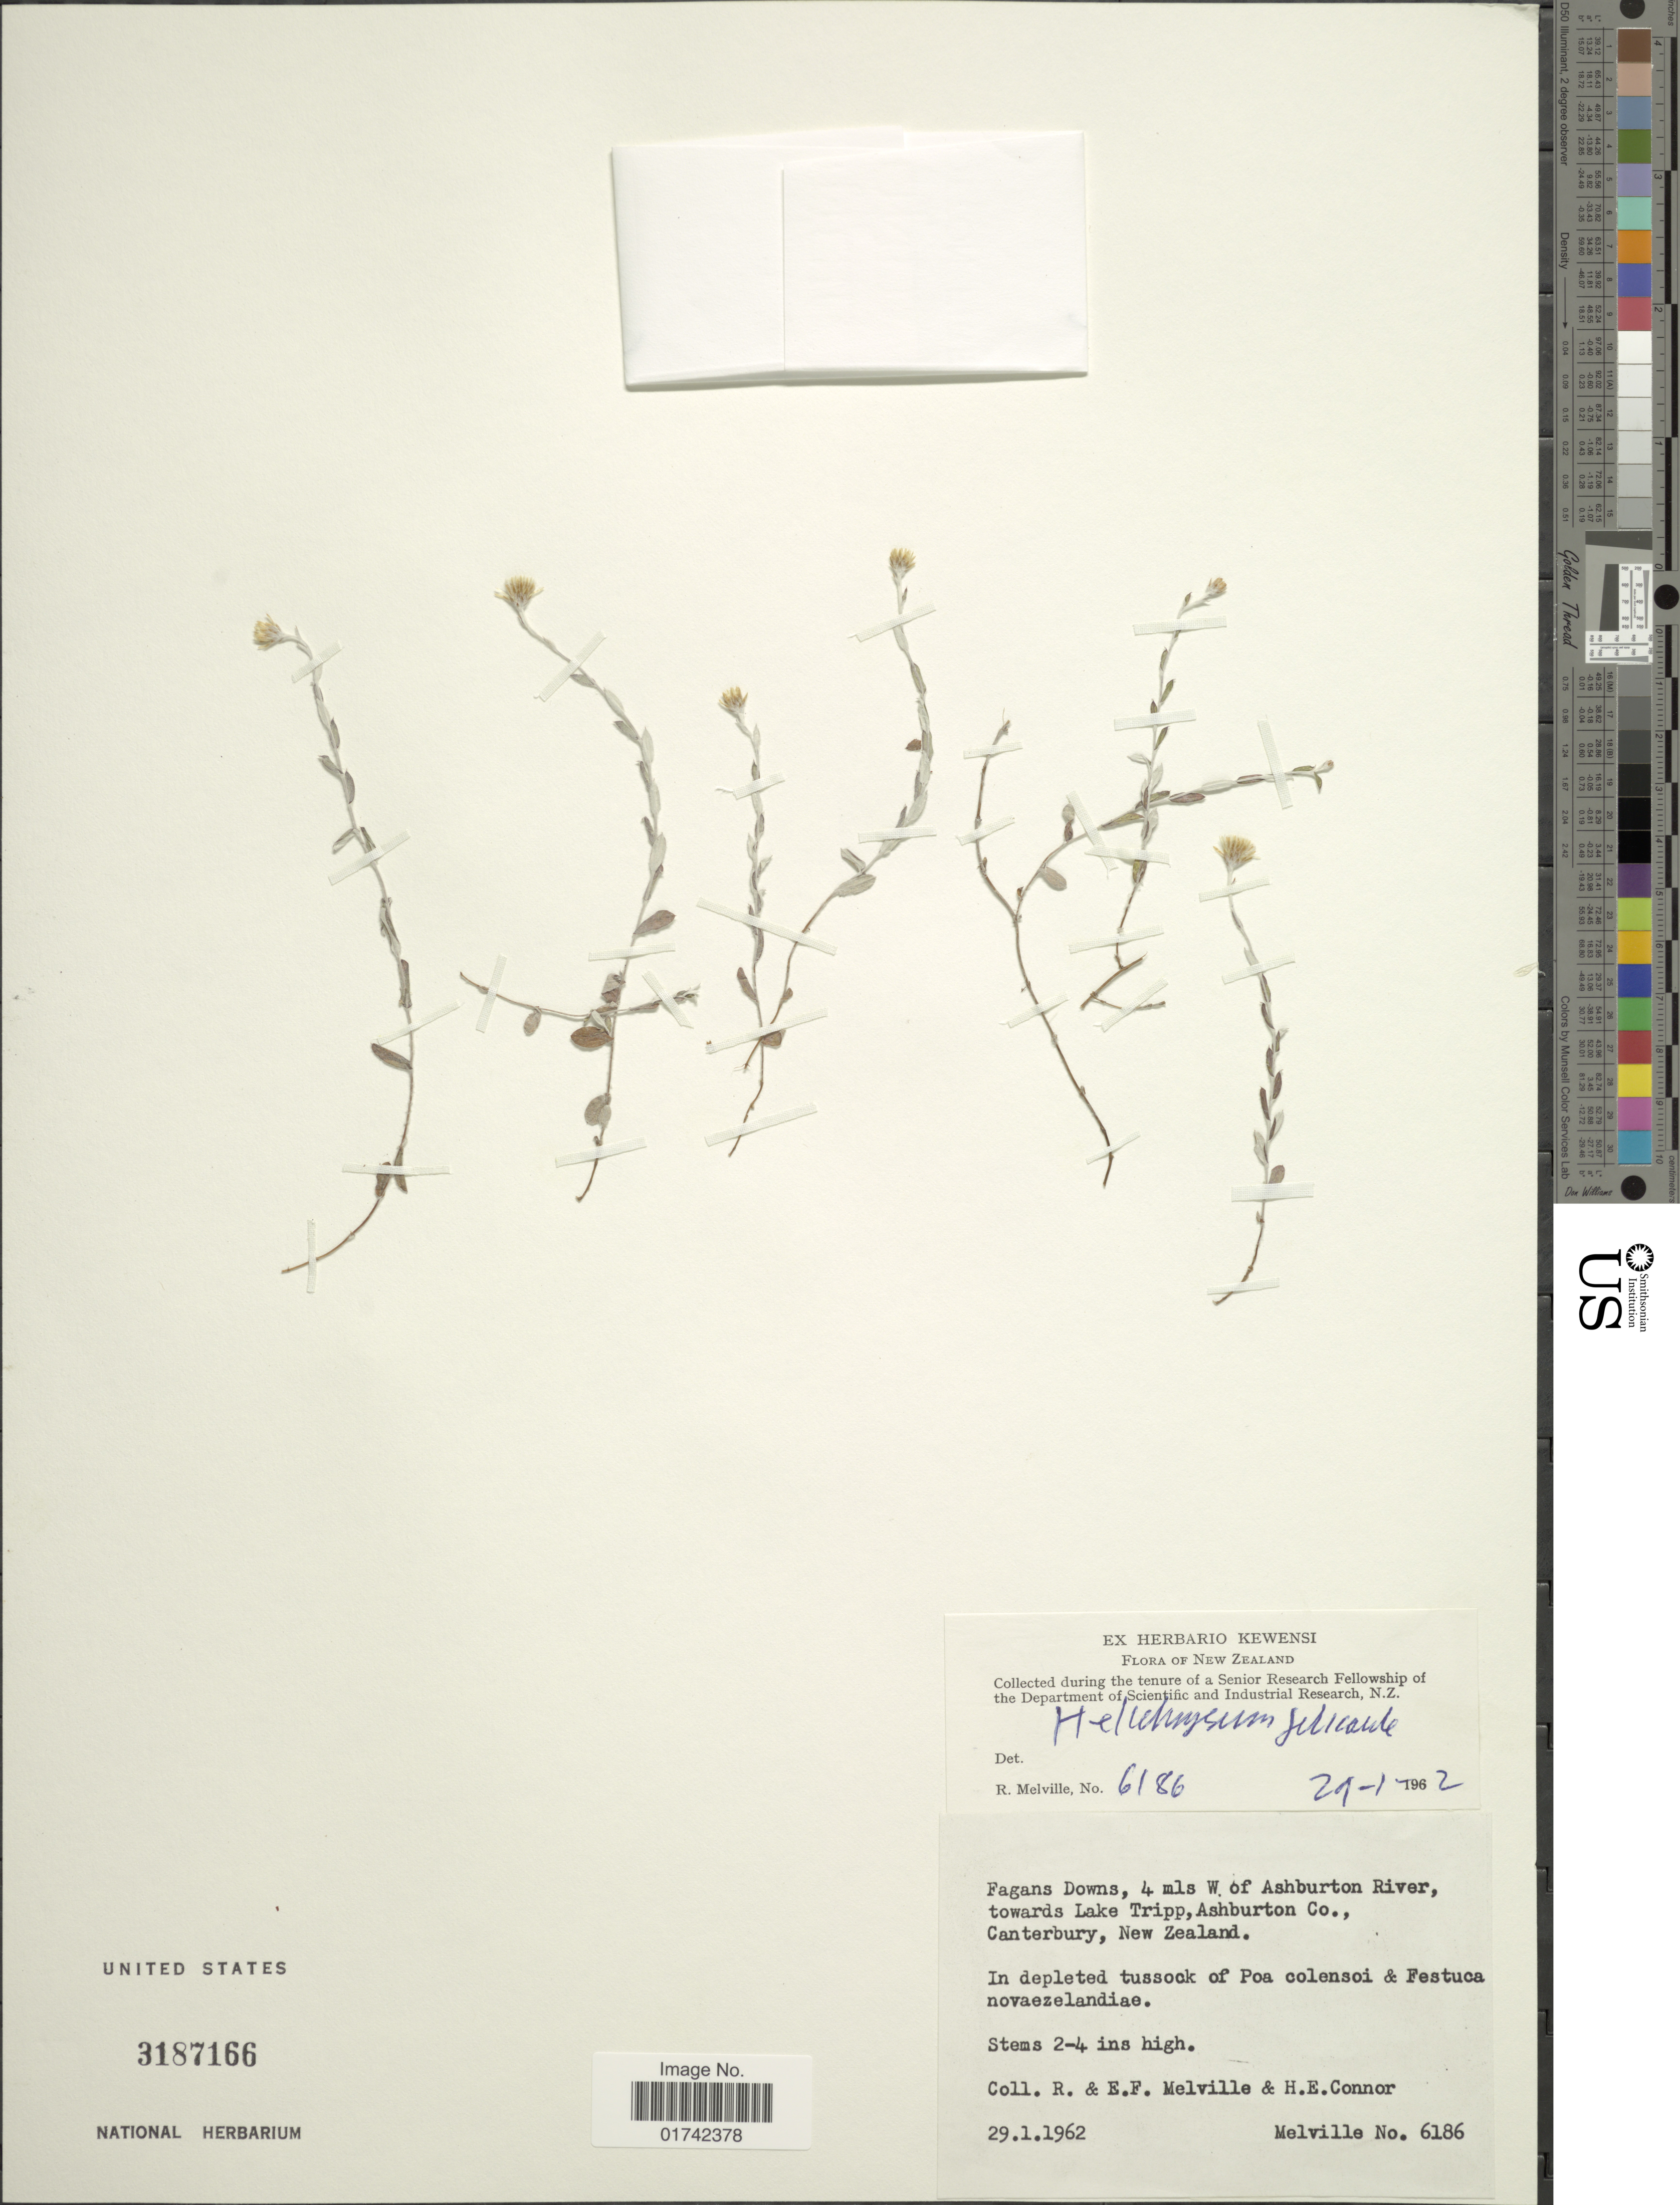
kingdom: Plantae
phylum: Tracheophyta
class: Magnoliopsida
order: Asterales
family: Asteraceae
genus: Helichrysum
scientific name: Helichrysum filicaule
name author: Hook. f.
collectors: R. Melville, E. Melville & H. E. Connor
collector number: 6186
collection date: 1962-01-29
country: New Zealand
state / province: Canterbury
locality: Fagans Downs, 4 mls W of Ashburton River, toward Lake Tripp, Ashburton Co.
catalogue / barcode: US 3187166